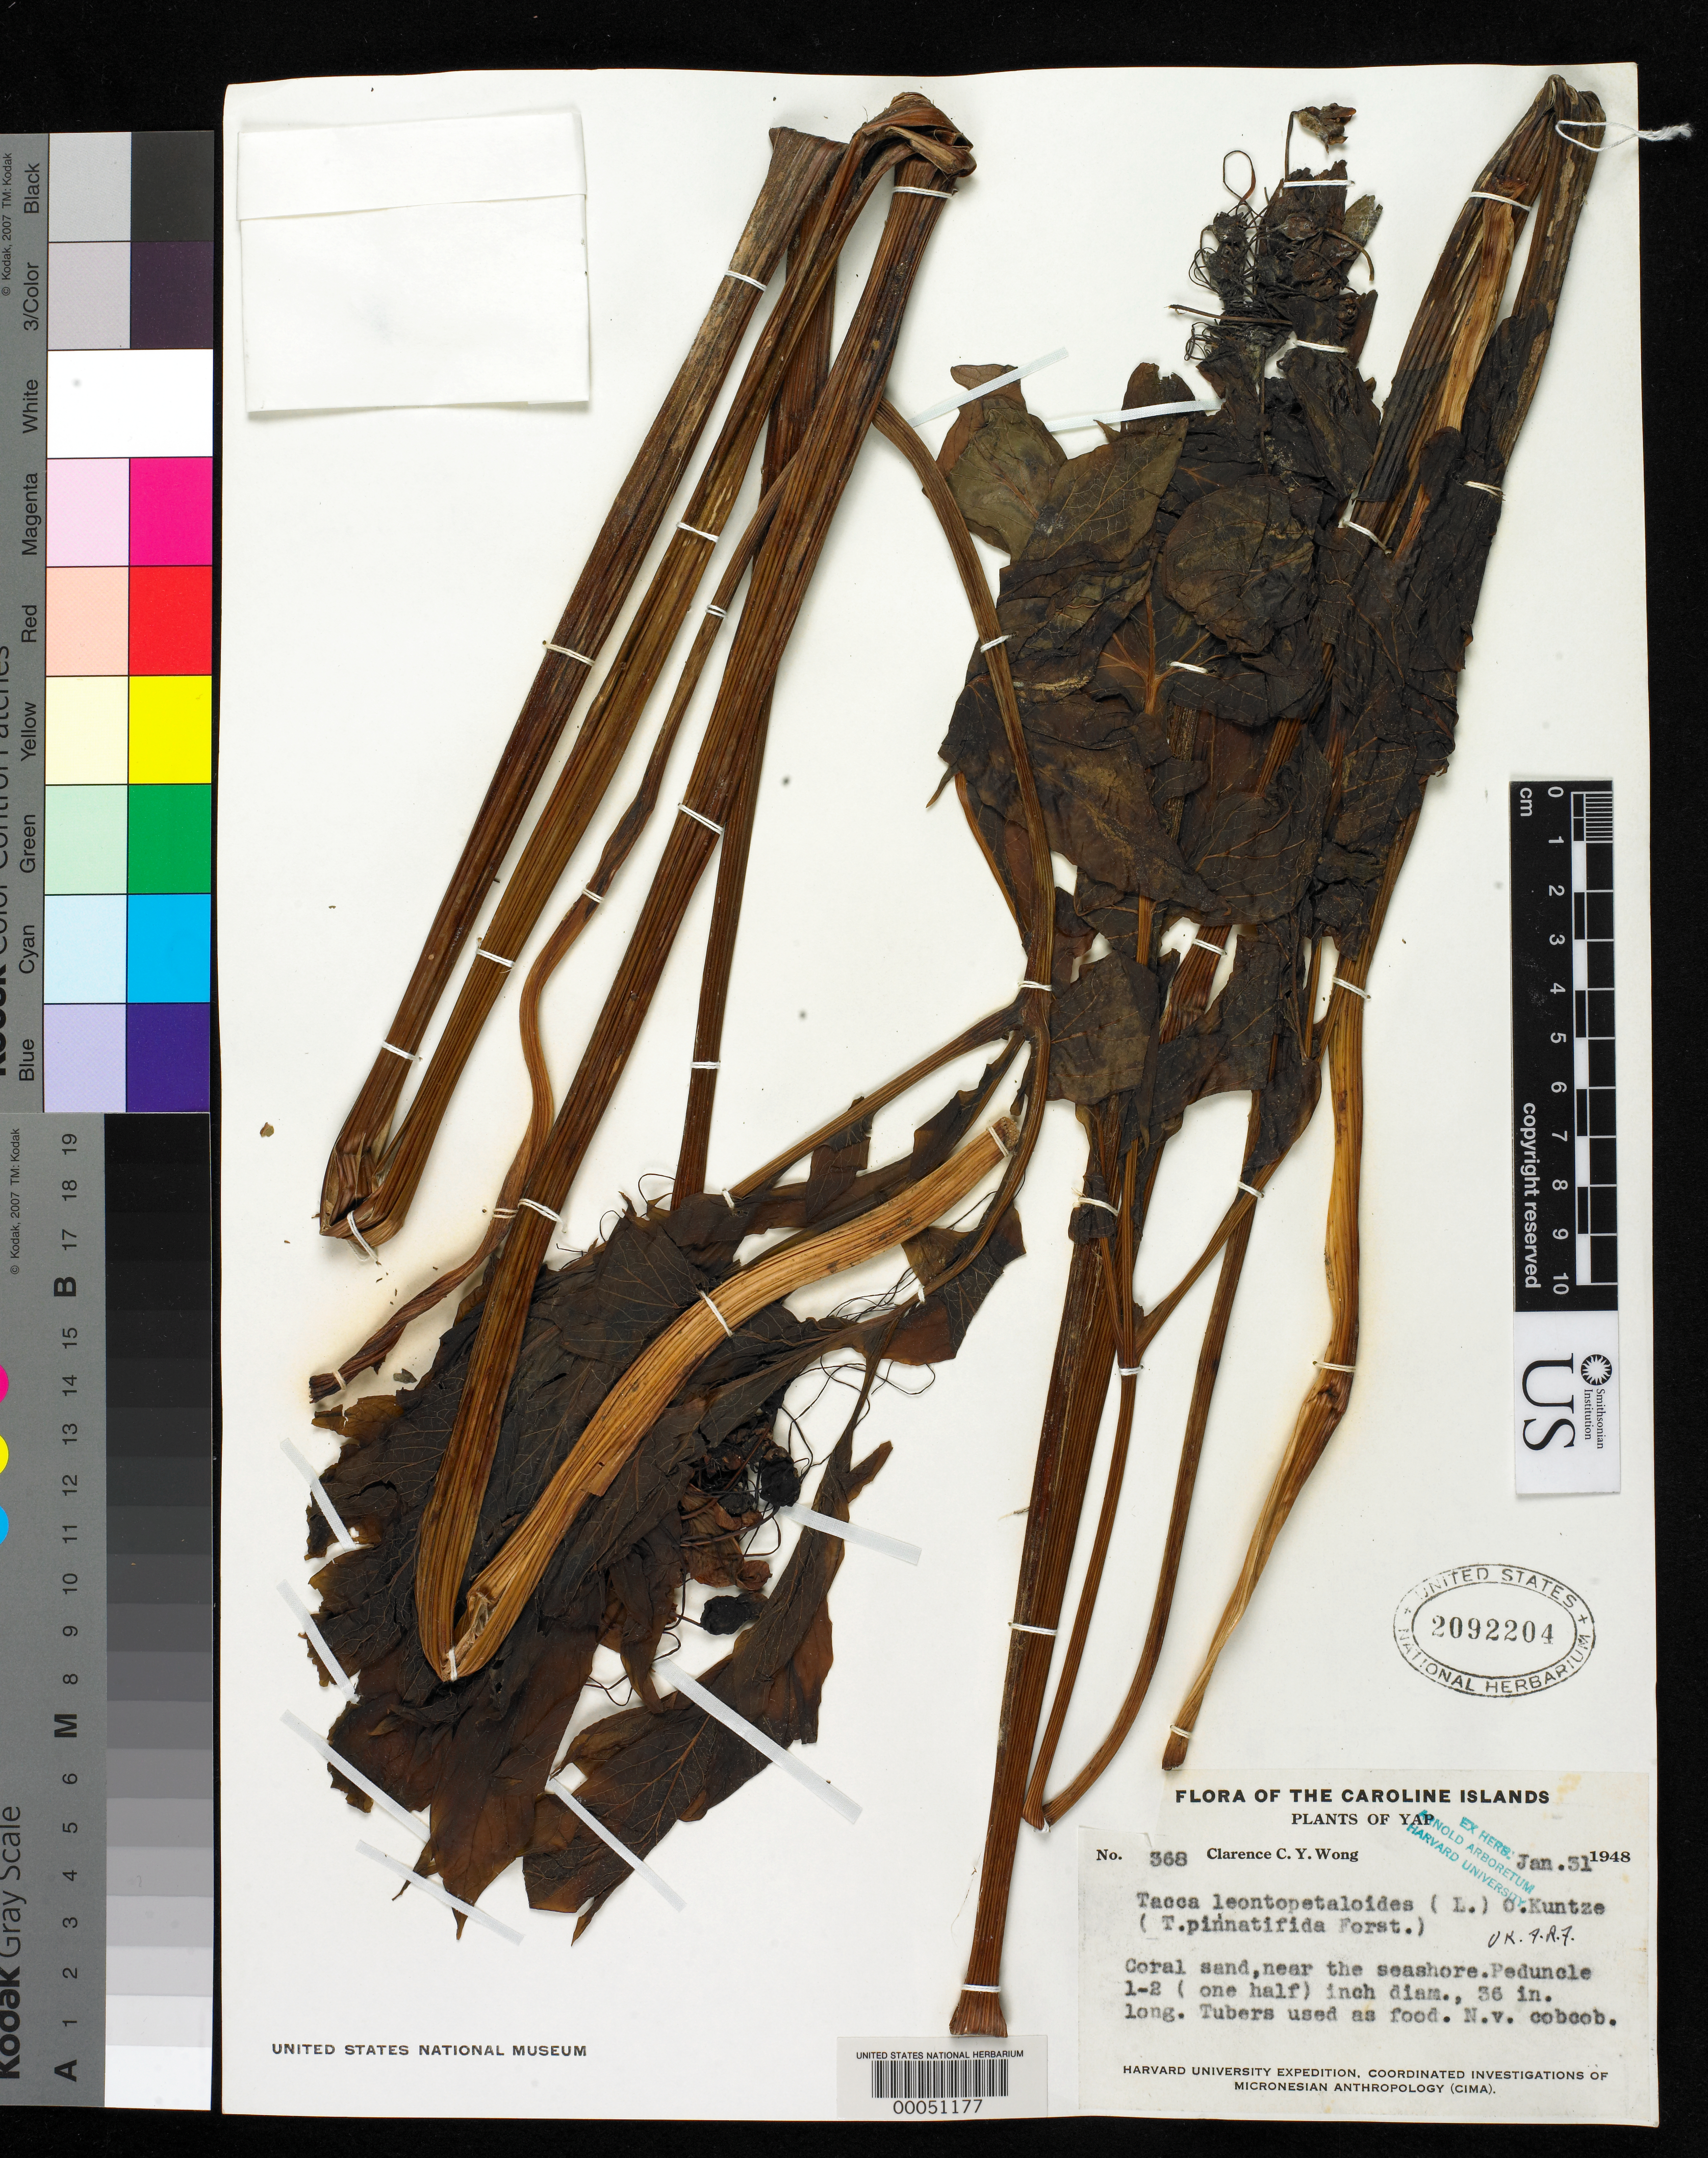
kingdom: Plantae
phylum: Tracheophyta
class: Liliopsida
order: Dioscoreales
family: Dioscoreaceae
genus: Tacca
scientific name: Tacca leontopetaloides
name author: (L.) Kuntze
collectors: C. Wong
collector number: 368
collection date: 1948-01-31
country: Micronesia, Federated States of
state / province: Yap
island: Yap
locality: Coral sand near seashore, Yap, Caroline Islands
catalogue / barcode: US 2092204